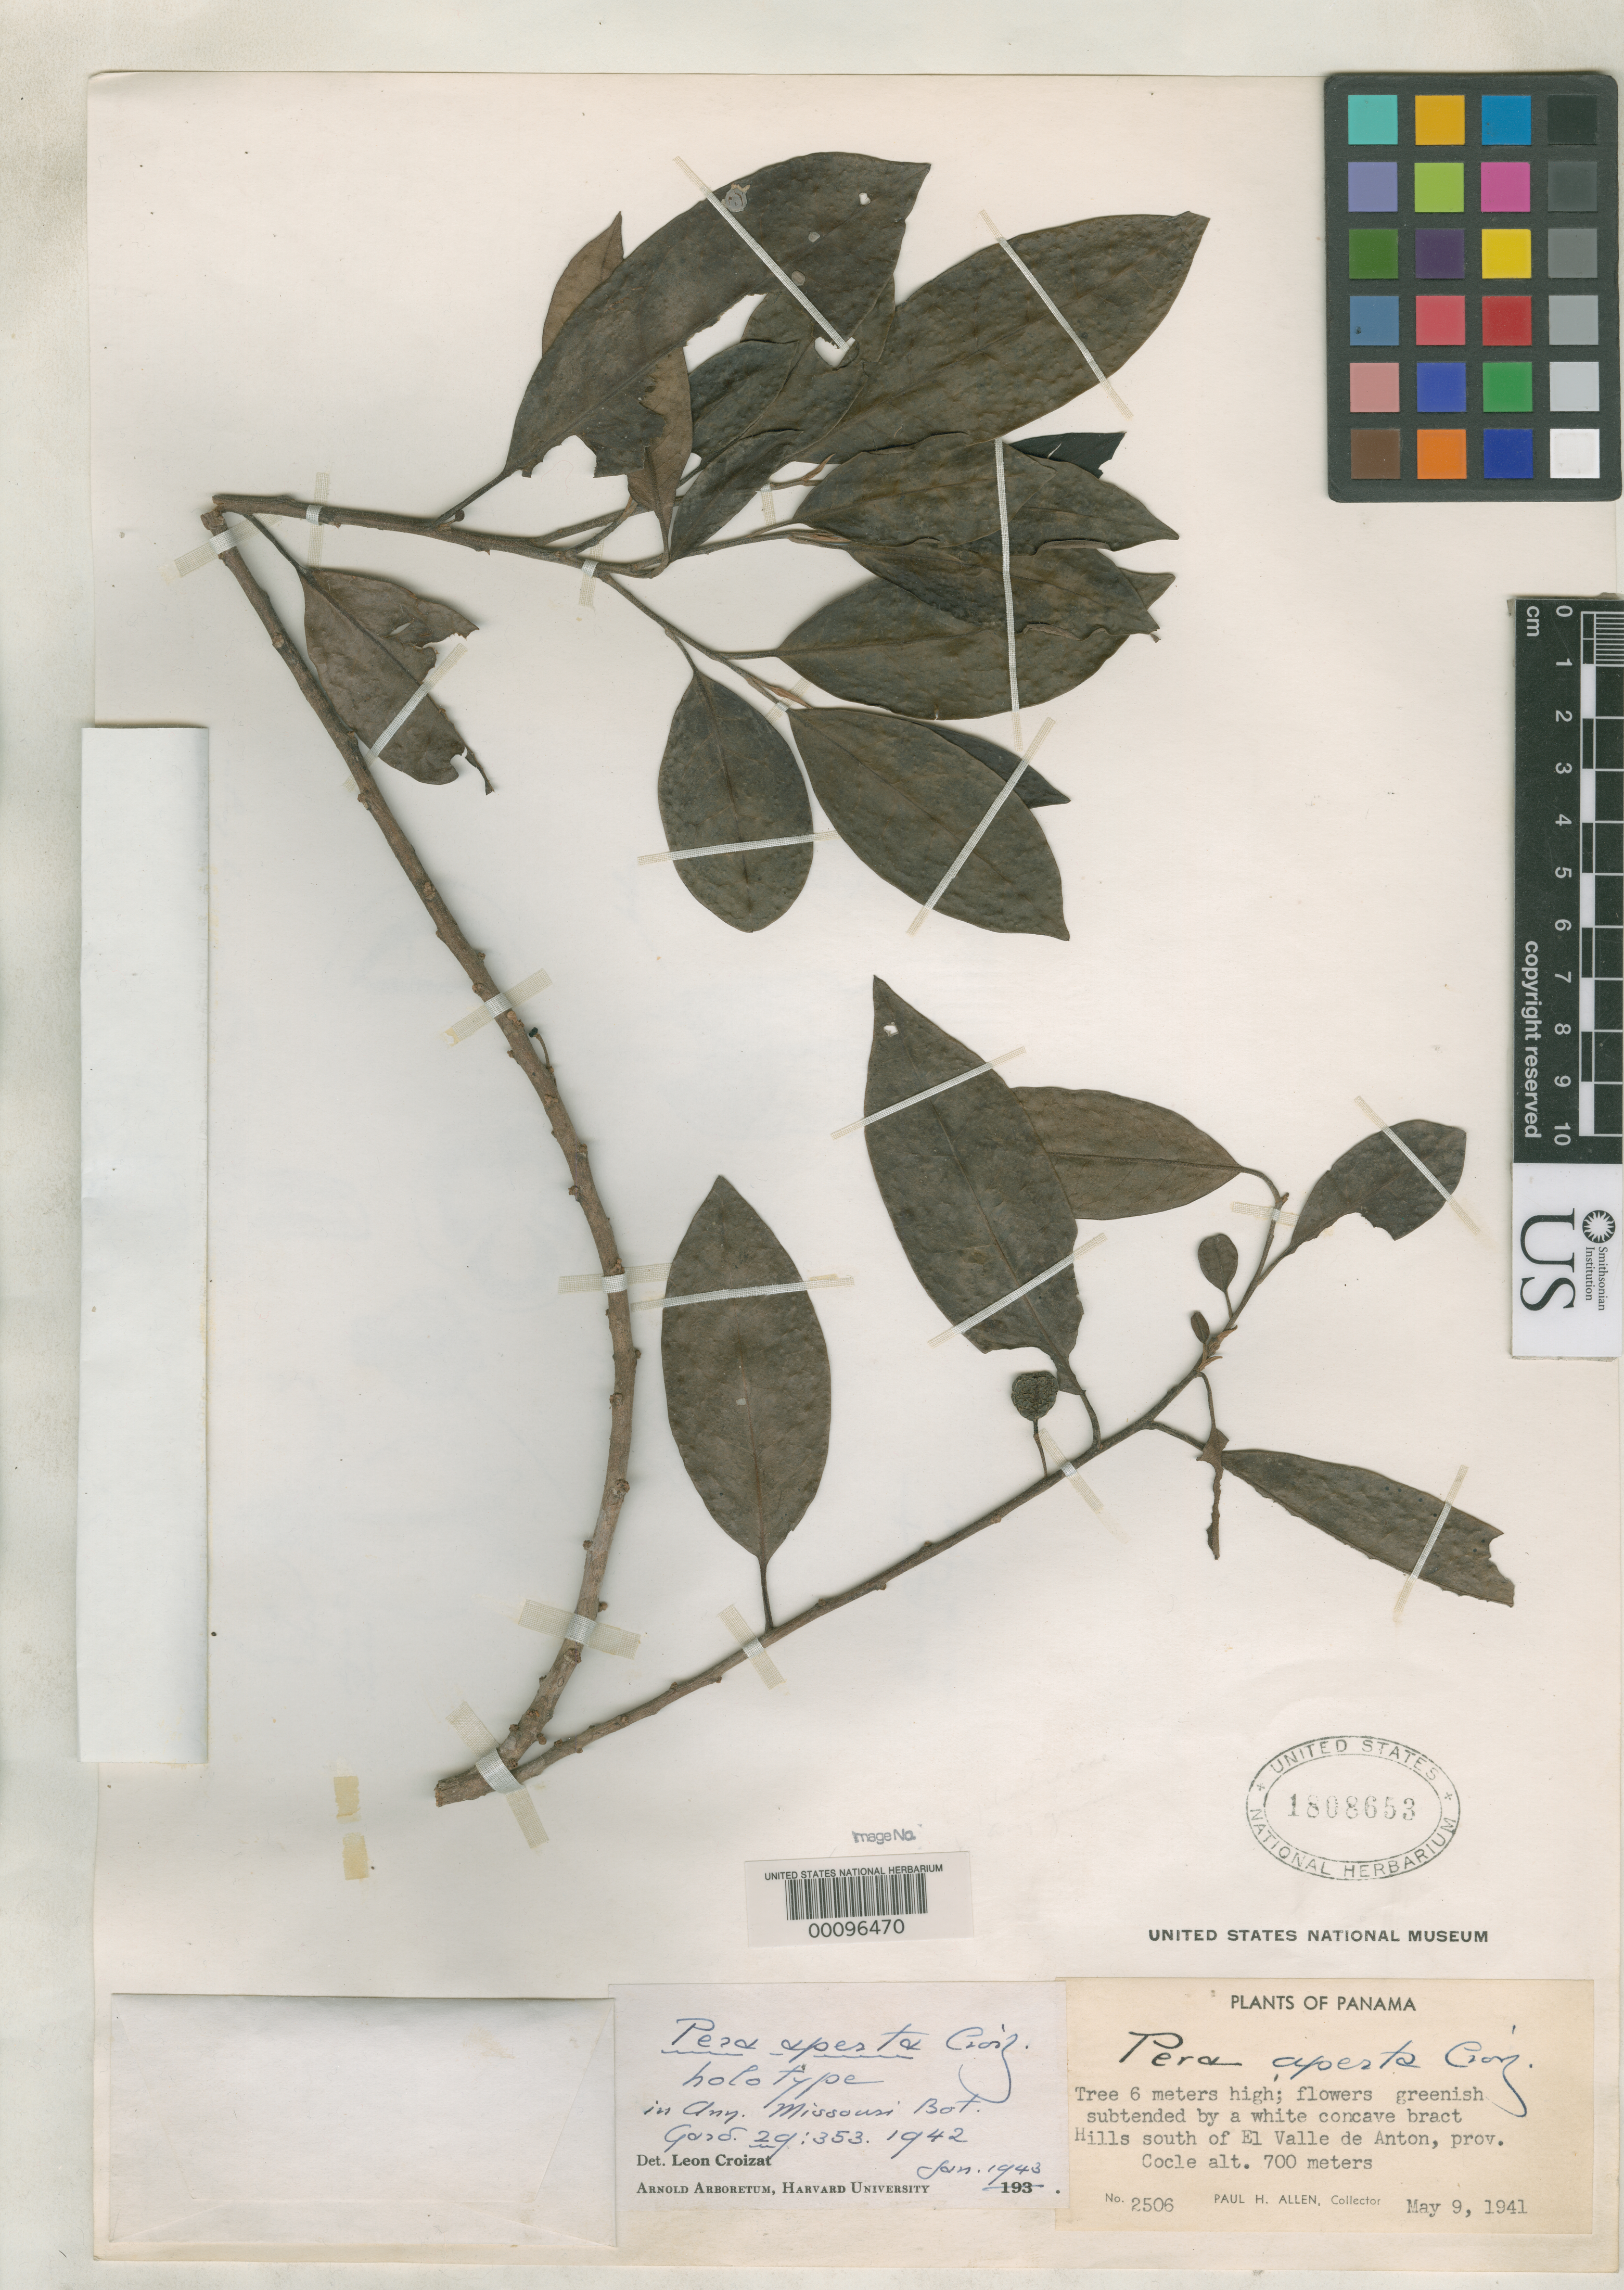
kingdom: Plantae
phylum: Tracheophyta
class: Magnoliopsida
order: Malpighiales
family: Peraceae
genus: Pera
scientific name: Pera aperta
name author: Croizat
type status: Holotype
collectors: P. H. Allen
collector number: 2506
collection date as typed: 09 May 1941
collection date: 1941-05-09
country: Panama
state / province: Coclé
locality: El Valle De Anton.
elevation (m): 700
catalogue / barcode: US 1808653